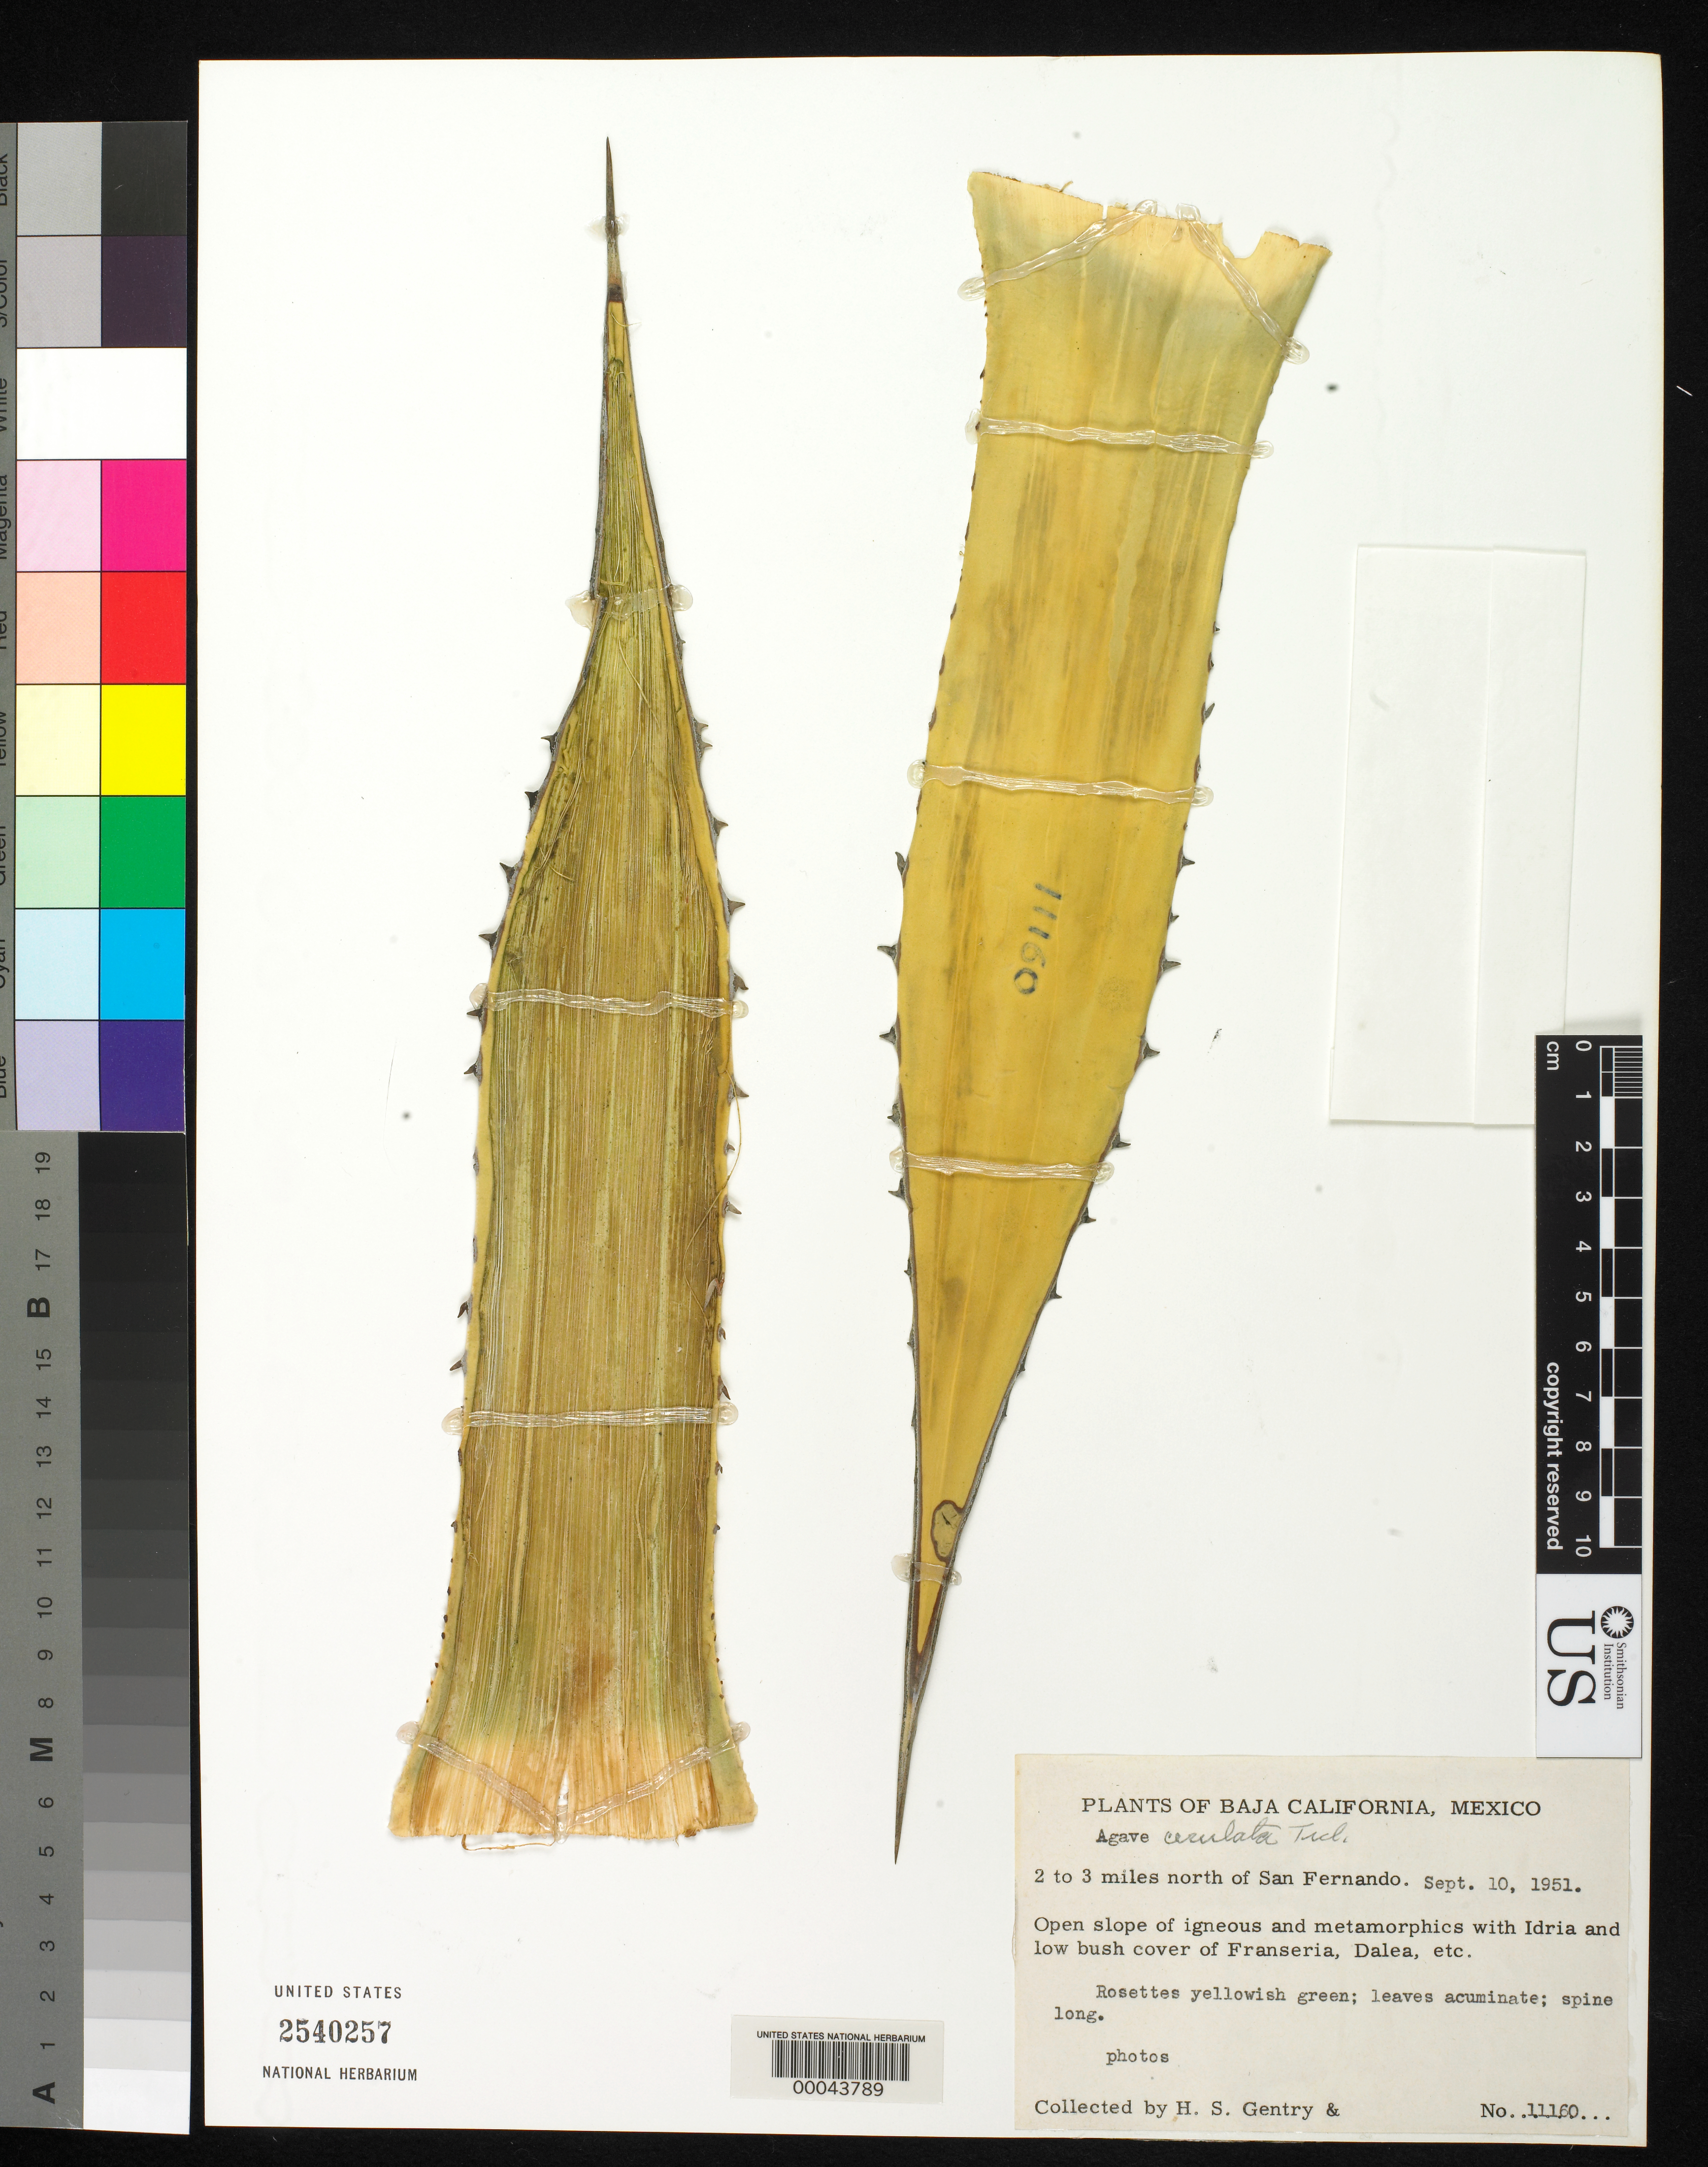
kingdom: Plantae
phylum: Tracheophyta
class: Liliopsida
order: Asparagales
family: Asparagaceae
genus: Agave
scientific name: Agave cerulata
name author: Trel.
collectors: H. S. Gentry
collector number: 11160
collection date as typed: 10 Sep 1951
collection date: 1951-09-10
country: Mexico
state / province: Baja California Norte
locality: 2-3 mi N of San Fernando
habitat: Open slope of igneous and metamorphics; low bush cover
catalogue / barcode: US 2540257